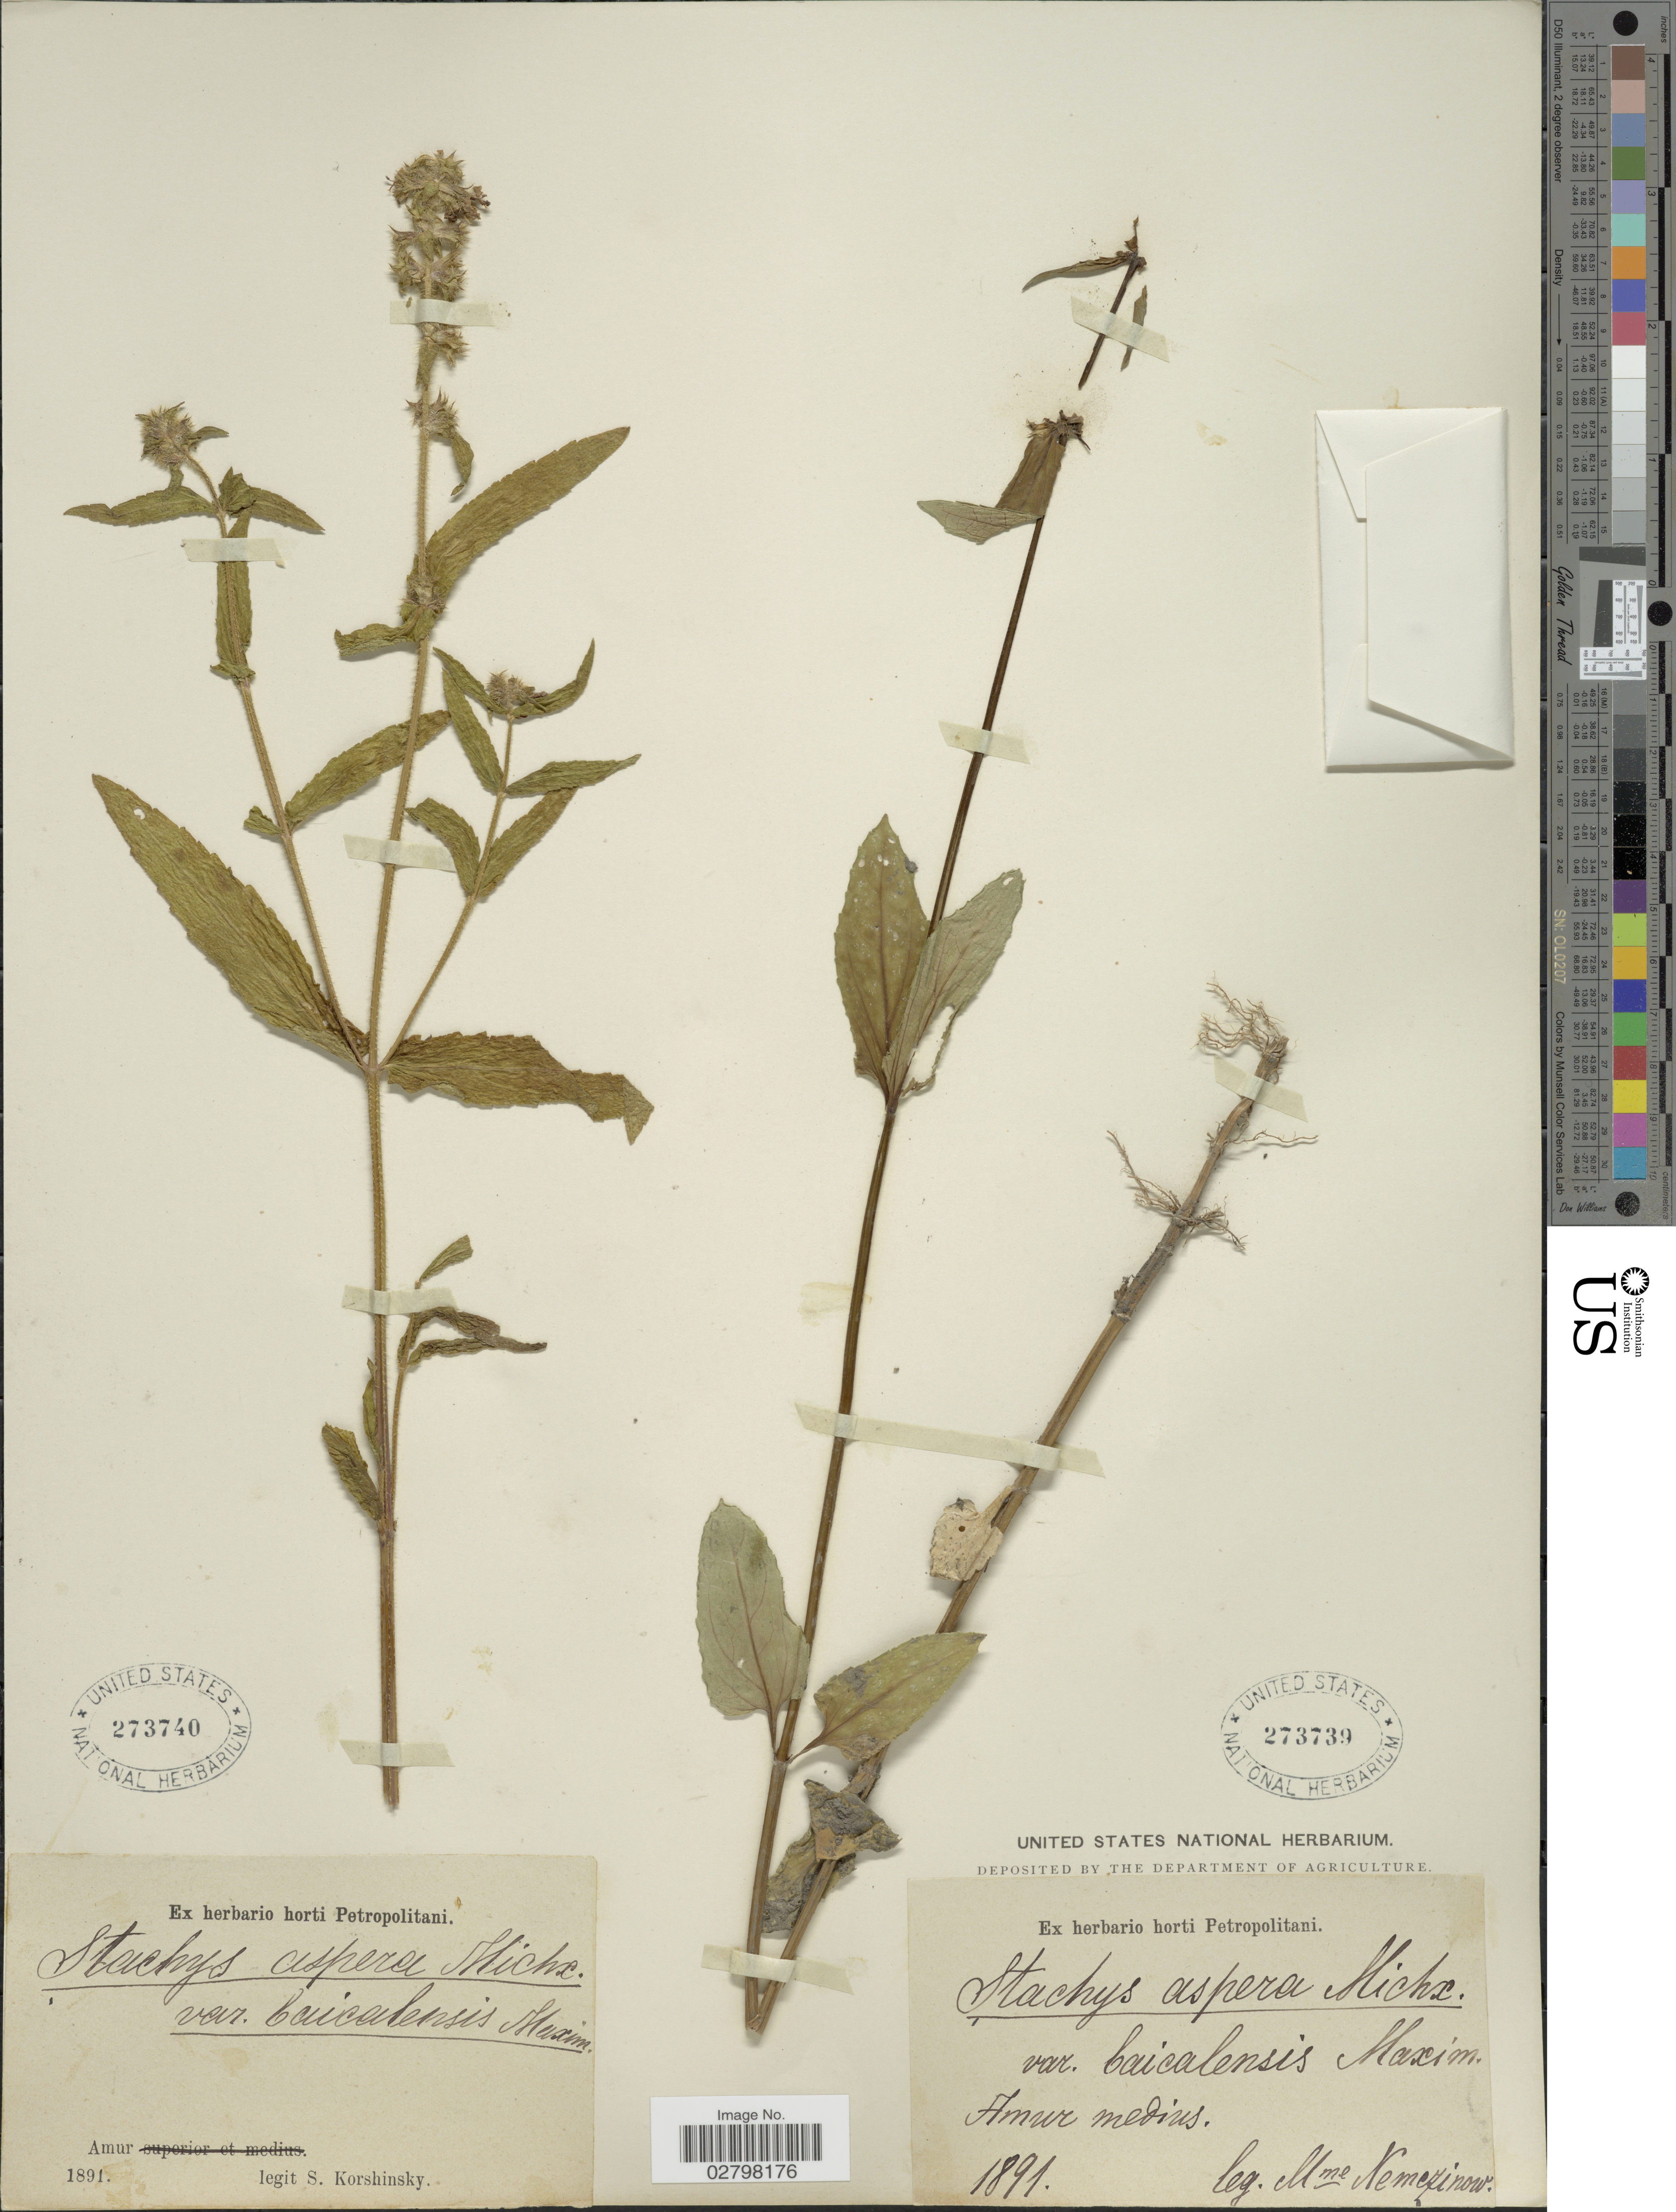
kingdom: Plantae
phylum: Tracheophyta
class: Magnoliopsida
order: Lamiales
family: Lamiaceae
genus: Stachys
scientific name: Stachys aspera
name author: Michx.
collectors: S. I. Korshinsky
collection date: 1891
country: Russian Federation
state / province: Amur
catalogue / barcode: US 273740